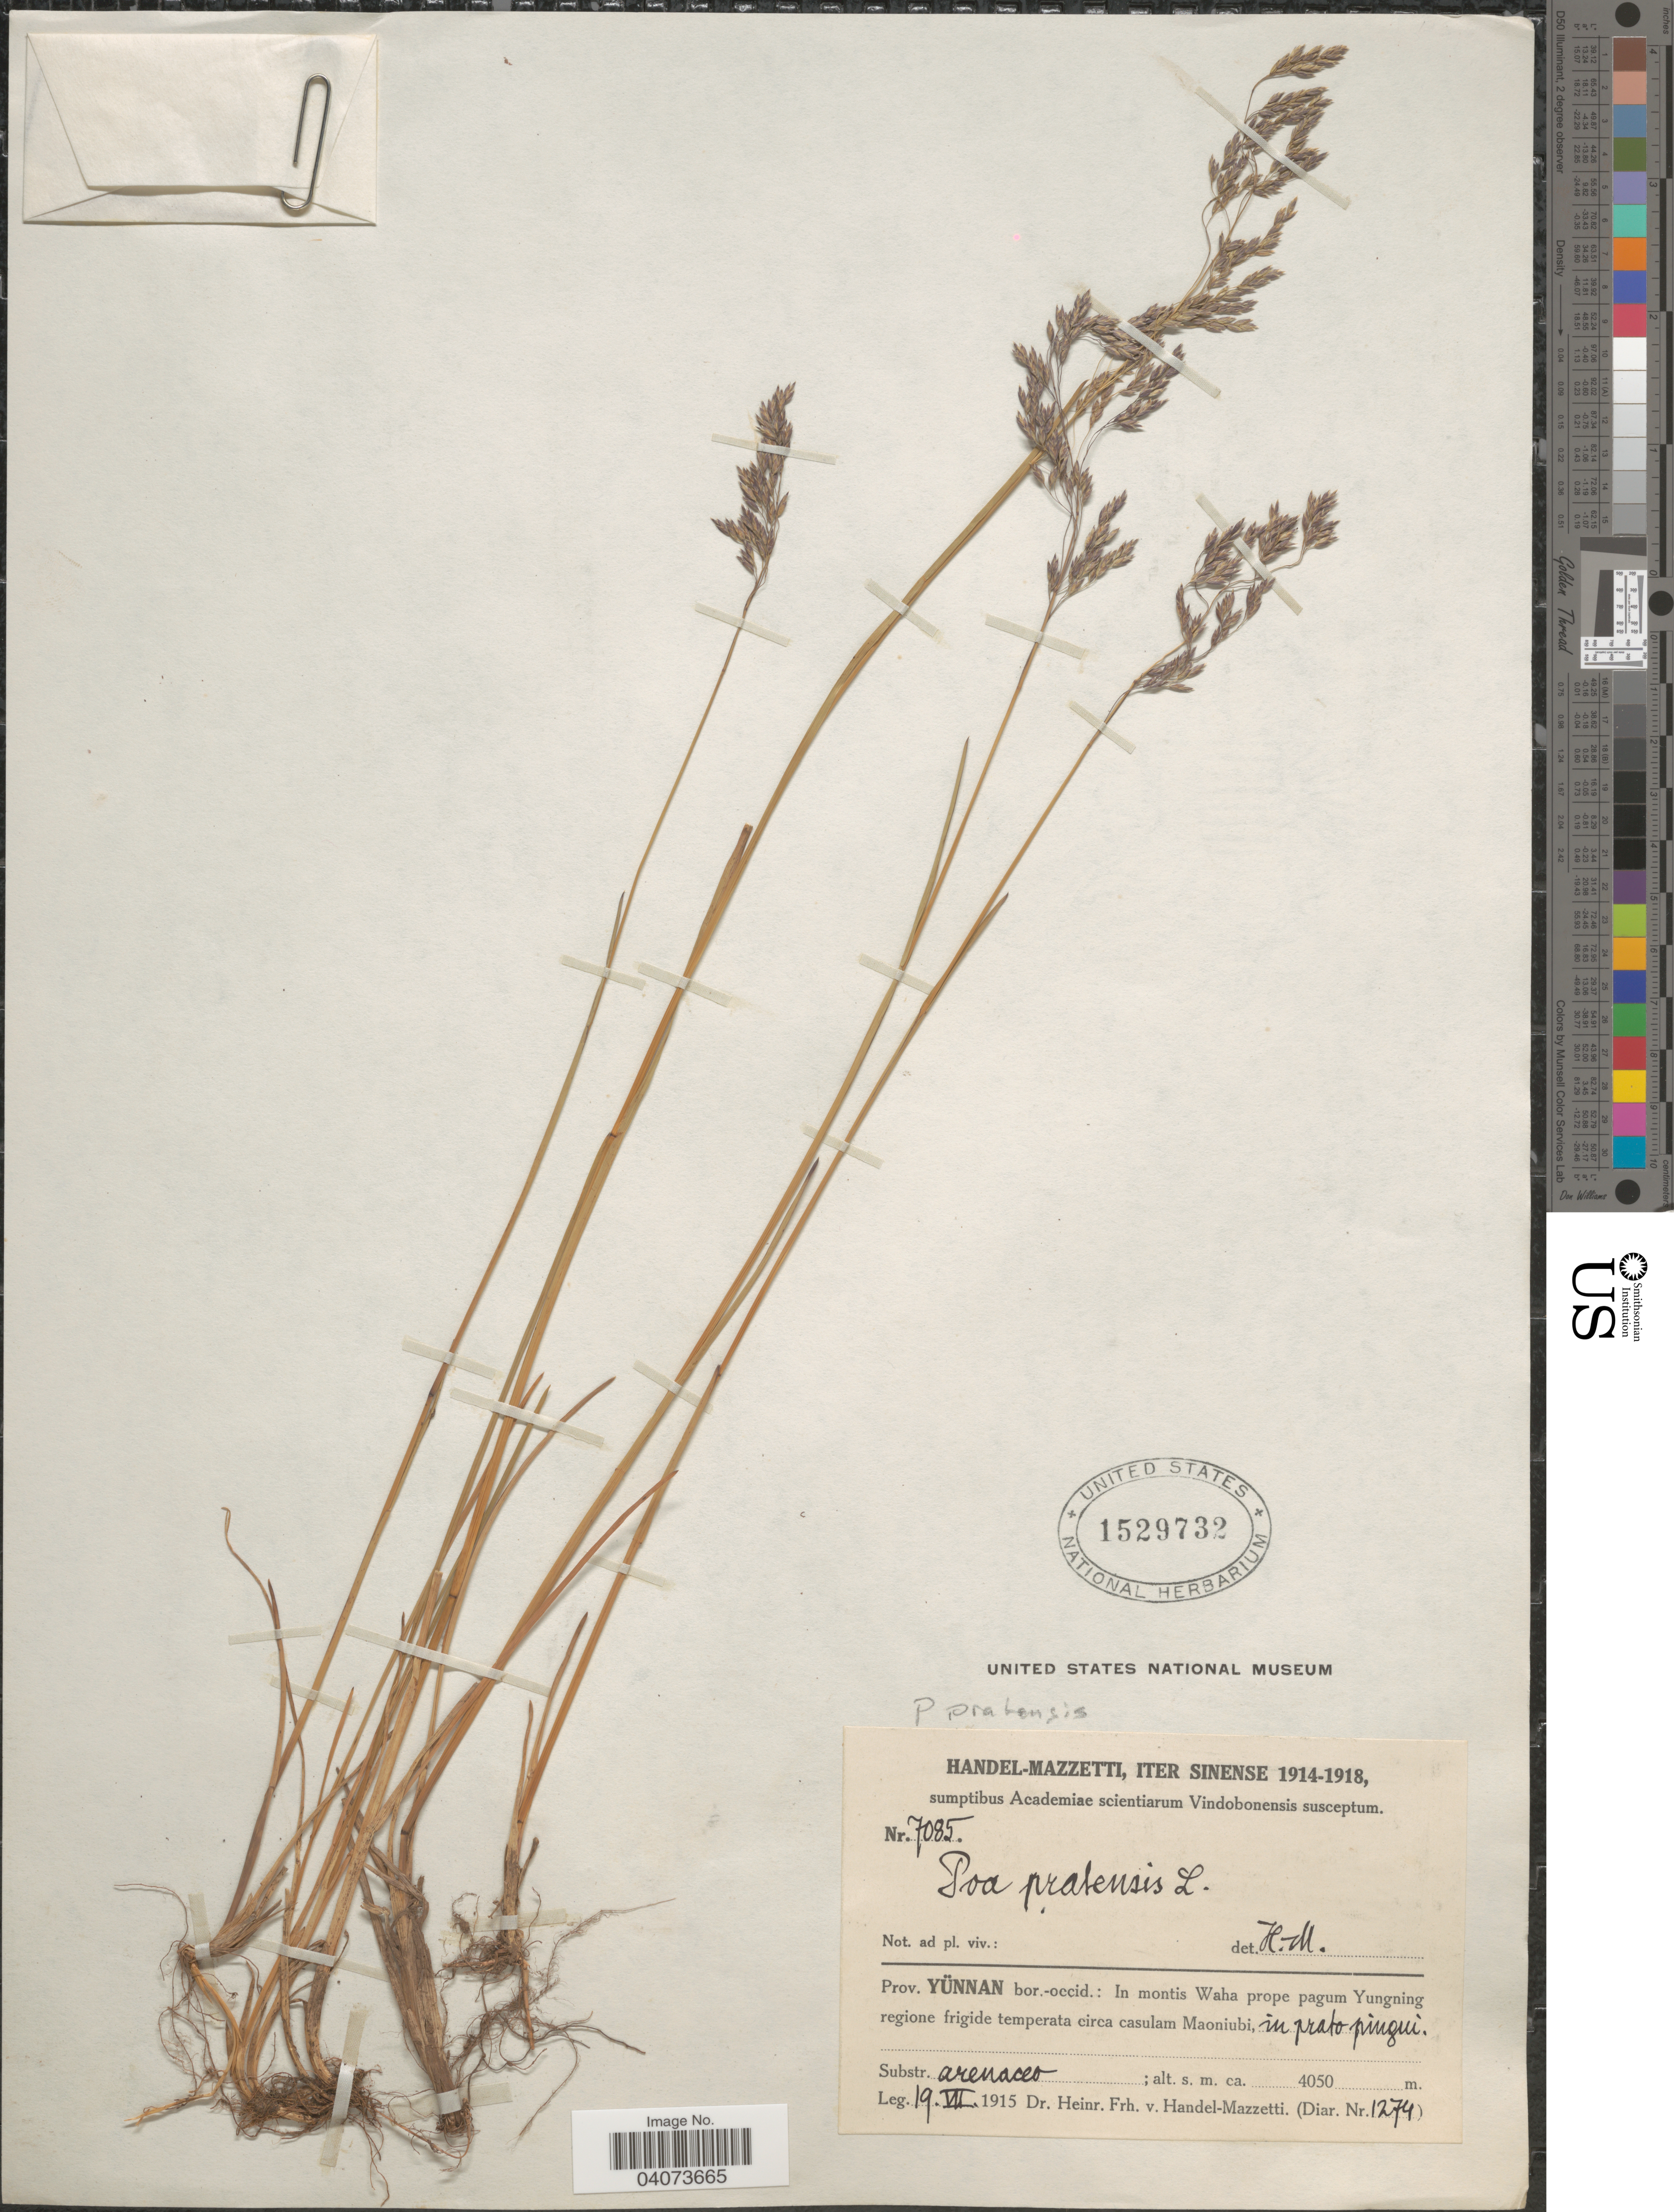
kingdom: Plantae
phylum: Tracheophyta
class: Liliopsida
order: Poales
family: Poaceae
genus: Poa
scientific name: Poa pratensis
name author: L.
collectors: H. Handel-Mazzetti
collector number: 1274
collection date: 1915-07-19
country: China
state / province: Yunnan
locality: Iter Sinense 1914-1918. Prov. Yünnan bor.-occid.: In montis Waha prope pagum Yungning regione frigide temperata circa casulam Maoniubi, in prato pingui.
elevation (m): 4050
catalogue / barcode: US 1529732